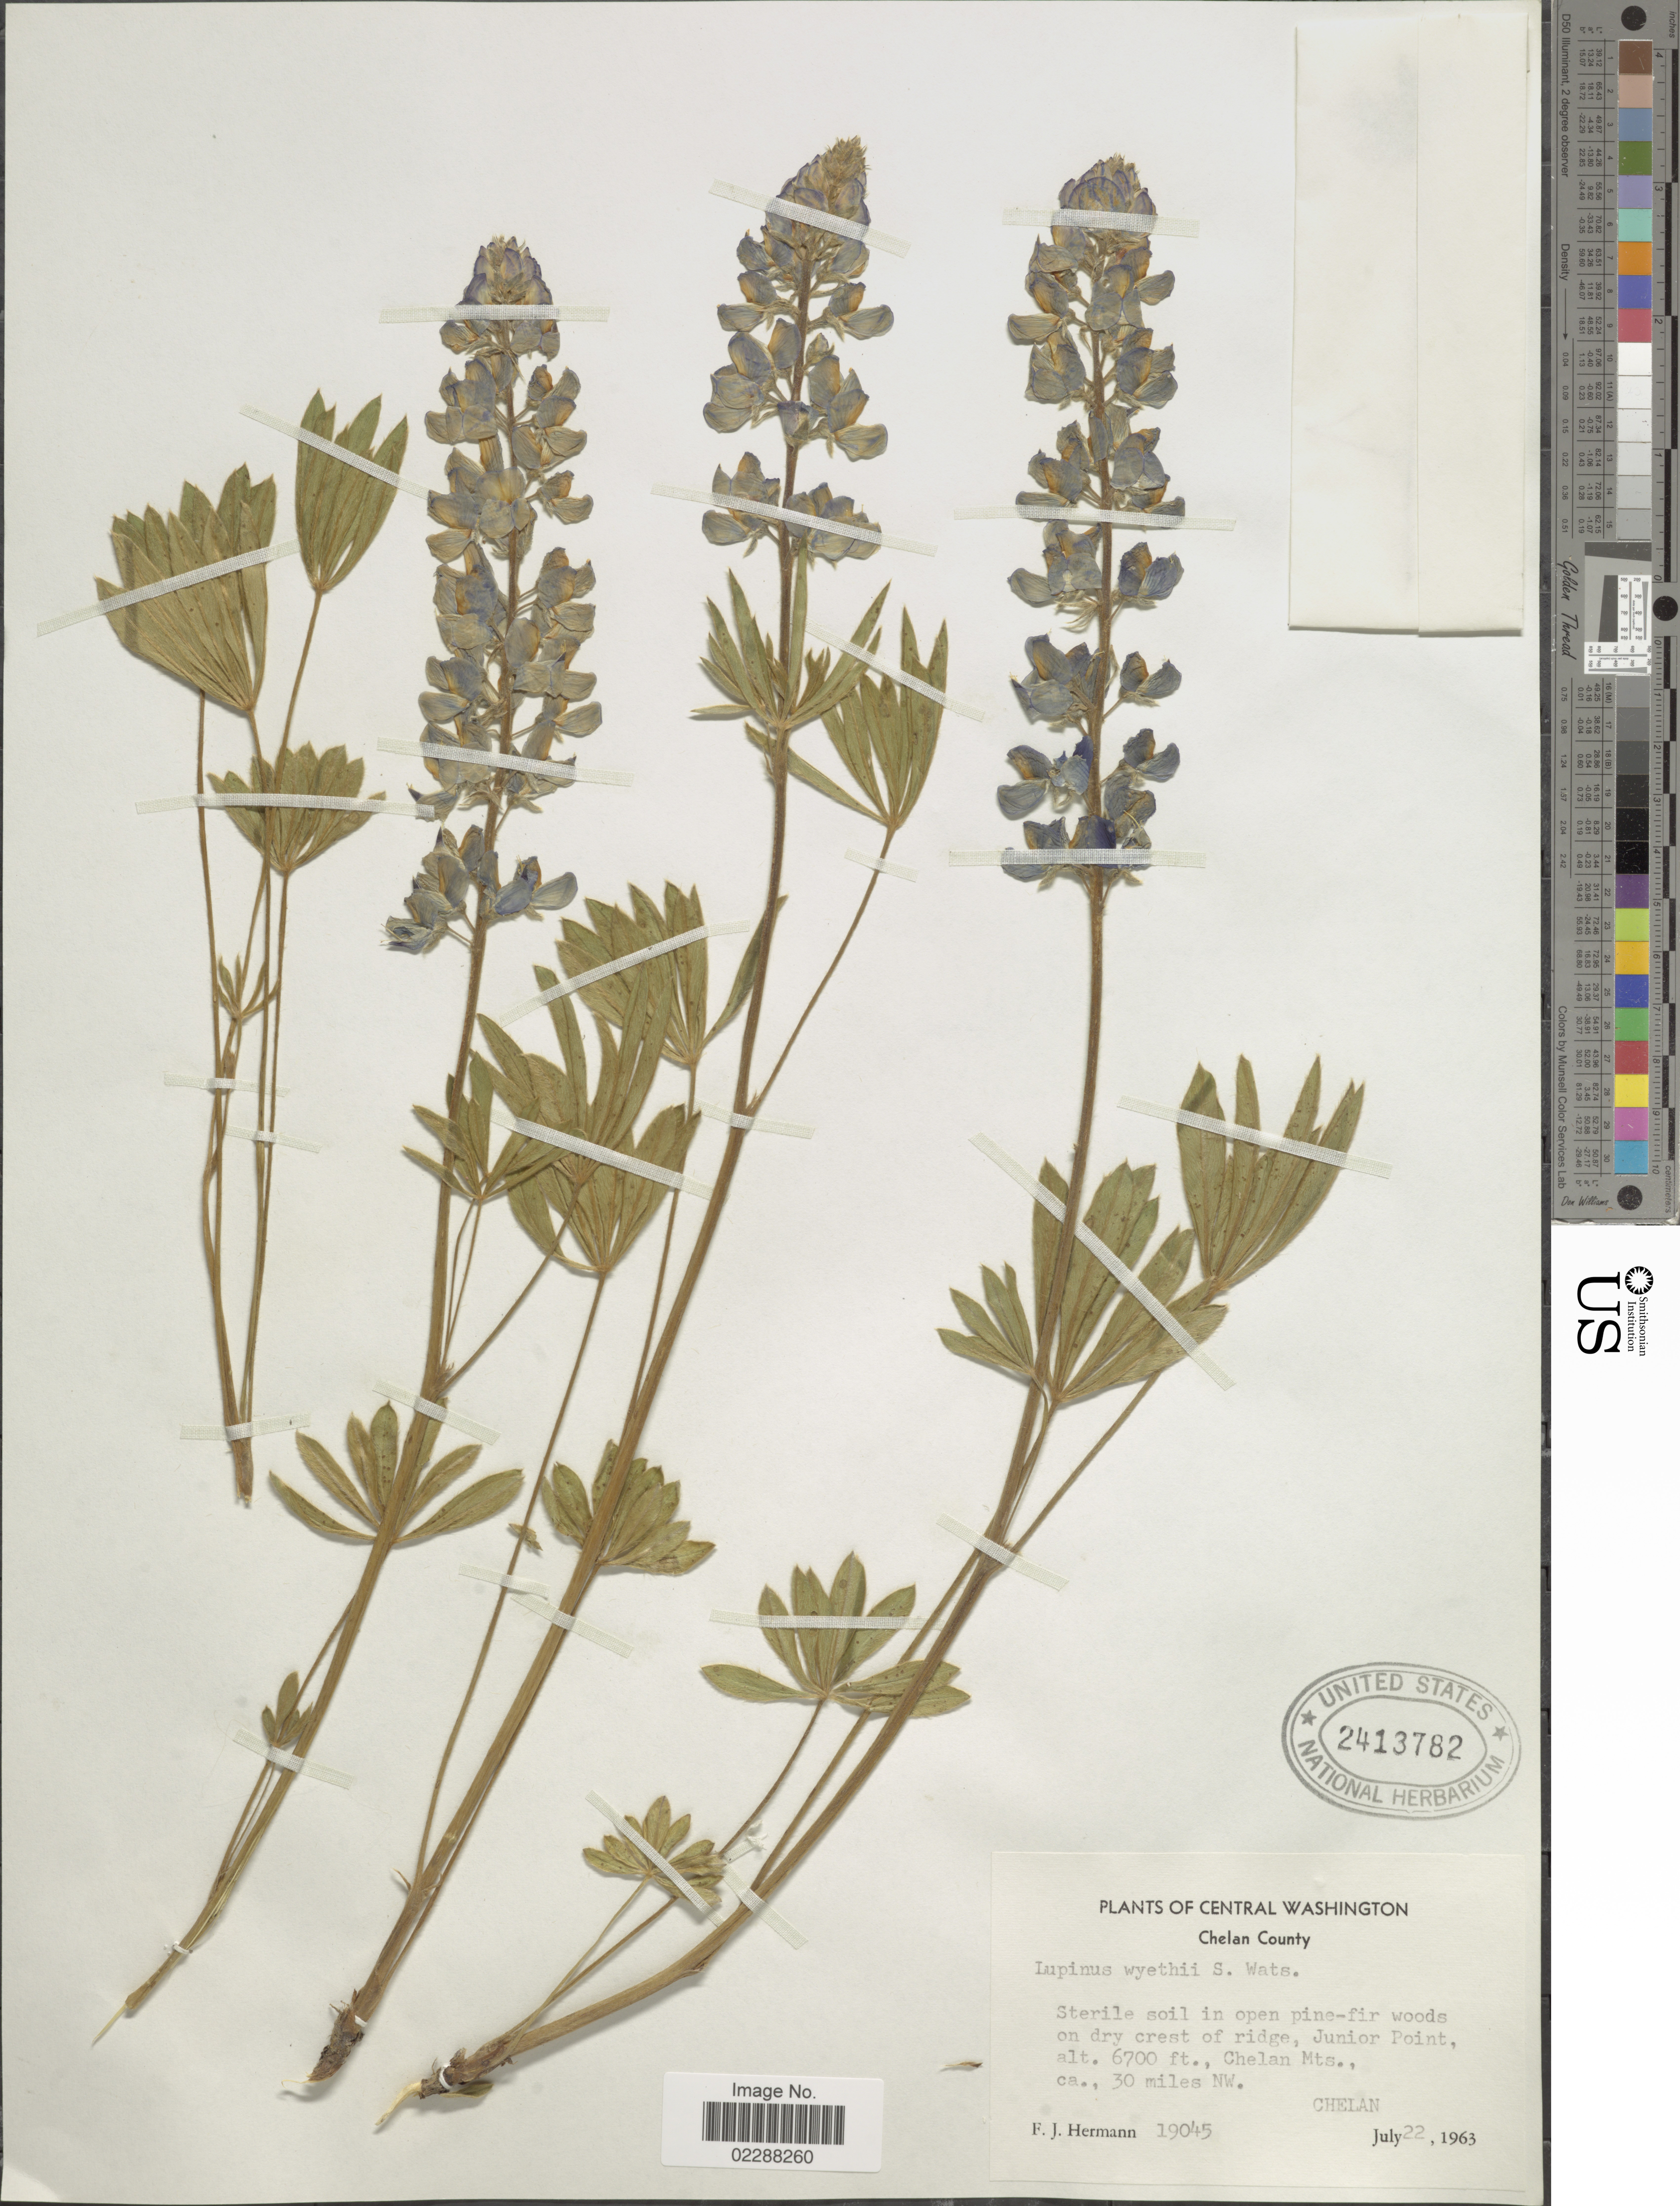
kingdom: Plantae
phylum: Tracheophyta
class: Magnoliopsida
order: Fabales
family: Fabaceae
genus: Lupinus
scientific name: Lupinus wyethii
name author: S. Watson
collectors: F. J. Hermann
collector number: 19045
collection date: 1963-07-22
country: United States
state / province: Washington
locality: Junior Point, Chelan Mts., 30 miles NW Chelan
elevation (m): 2042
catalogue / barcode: US 2413782